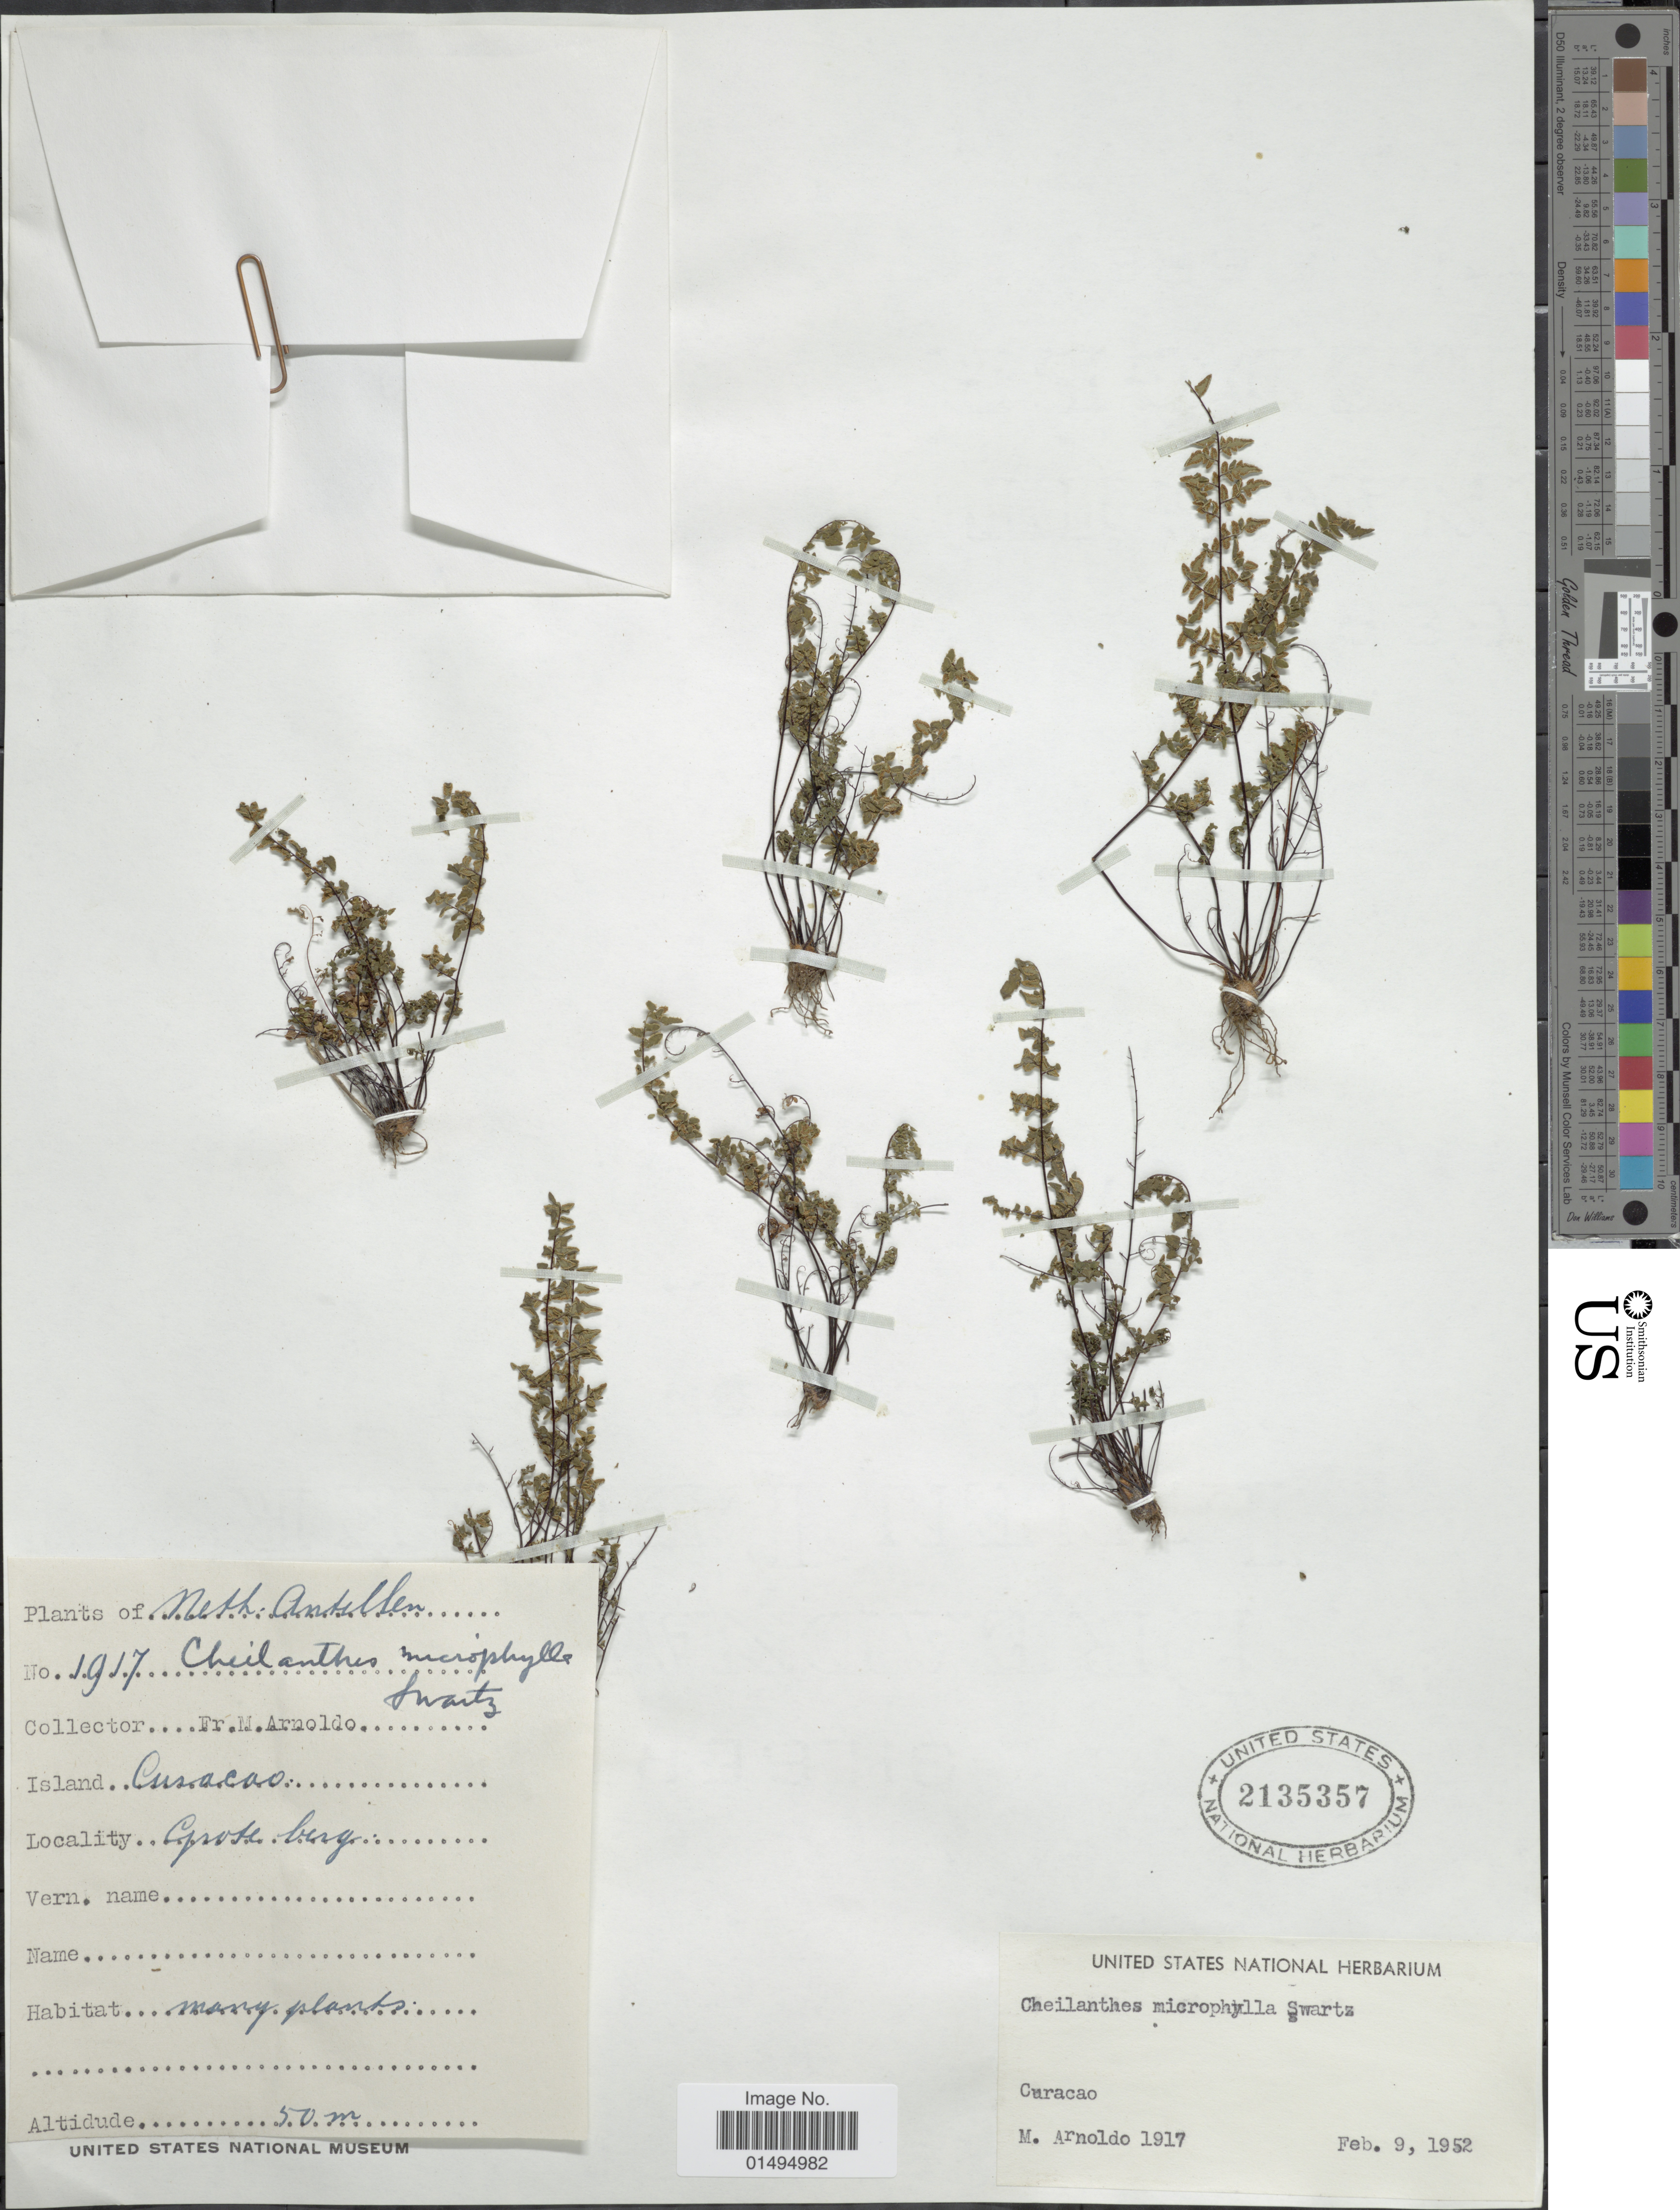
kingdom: Plantae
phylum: Tracheophyta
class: Polypodiopsida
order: Polypodiales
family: Pteridaceae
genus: Myriopteris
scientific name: Myriopteris microphylla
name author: (Sw.) Grusz & Windham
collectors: N. Arnoldo-Broeders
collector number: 1917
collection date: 1952-02-09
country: Curaçao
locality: Curacao, Grote berg.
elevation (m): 50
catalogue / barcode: US 2135357